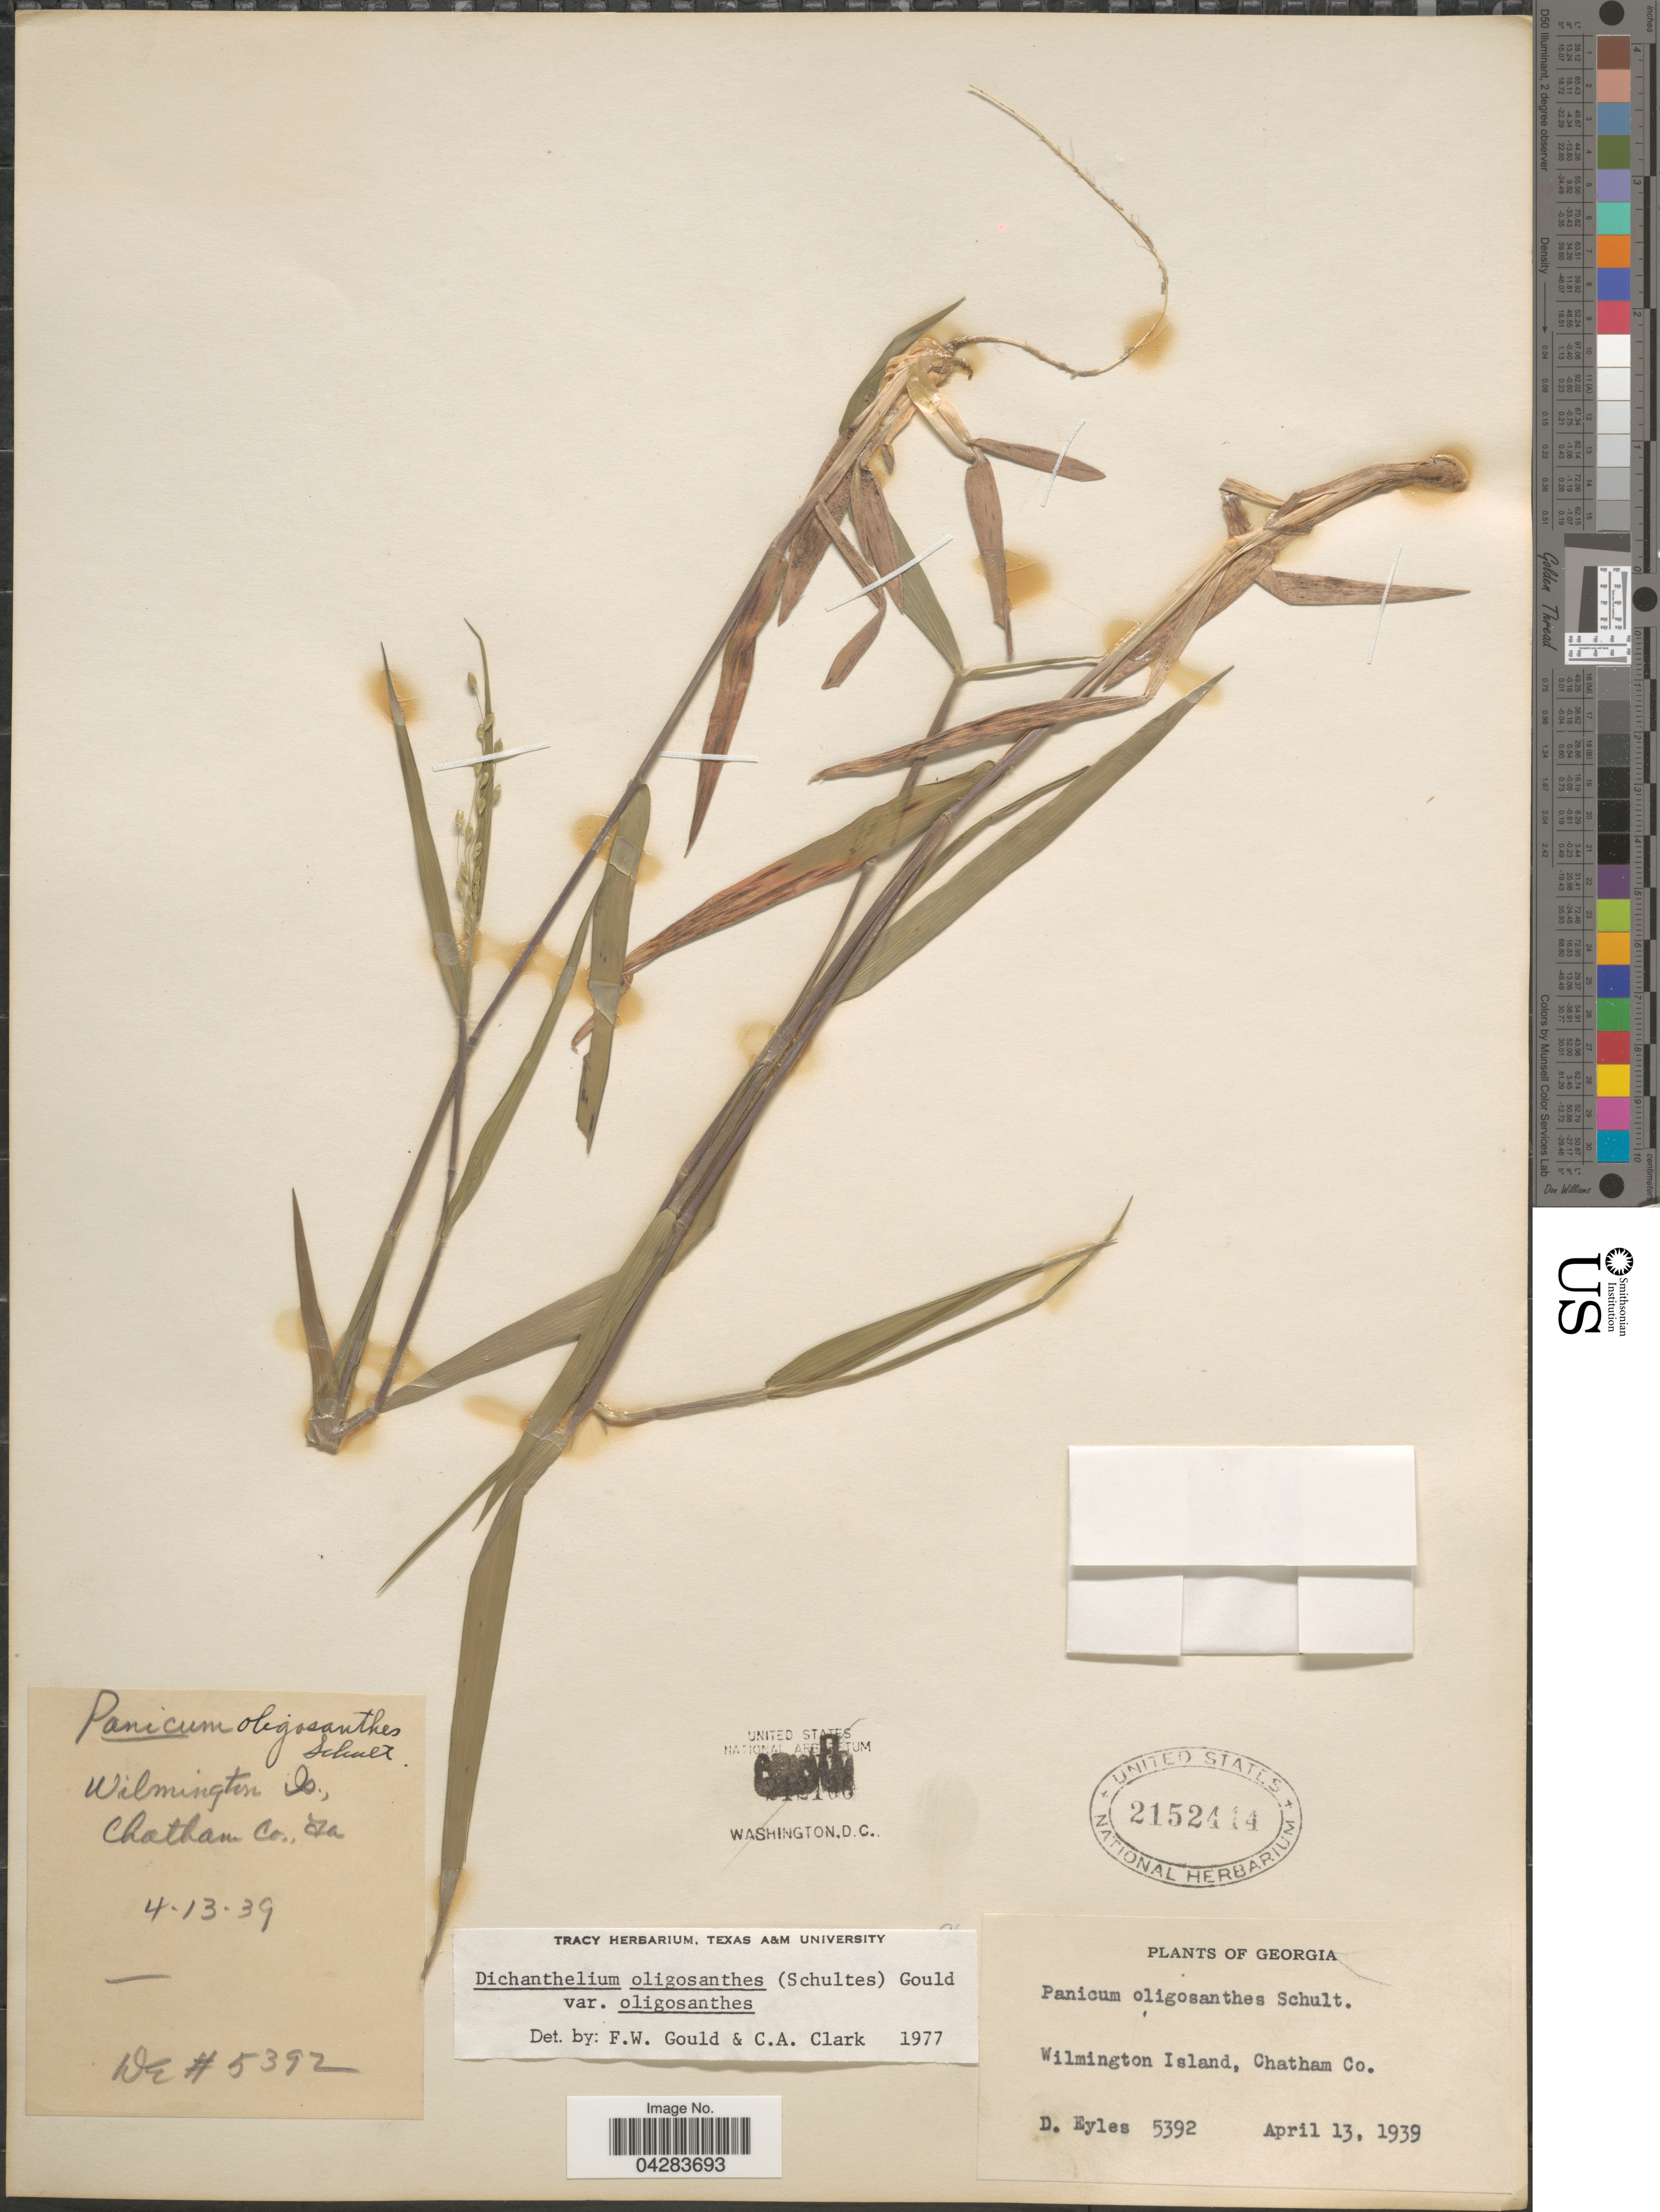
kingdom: Plantae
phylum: Tracheophyta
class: Liliopsida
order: Poales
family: Poaceae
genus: Dichanthelium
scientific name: Dichanthelium oligosanthes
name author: (Schult.) Gould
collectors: D. Eyles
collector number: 5392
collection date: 1939-04-13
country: United States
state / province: Georgia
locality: Wilmington Island, Chatham Co.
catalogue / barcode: US 2152414